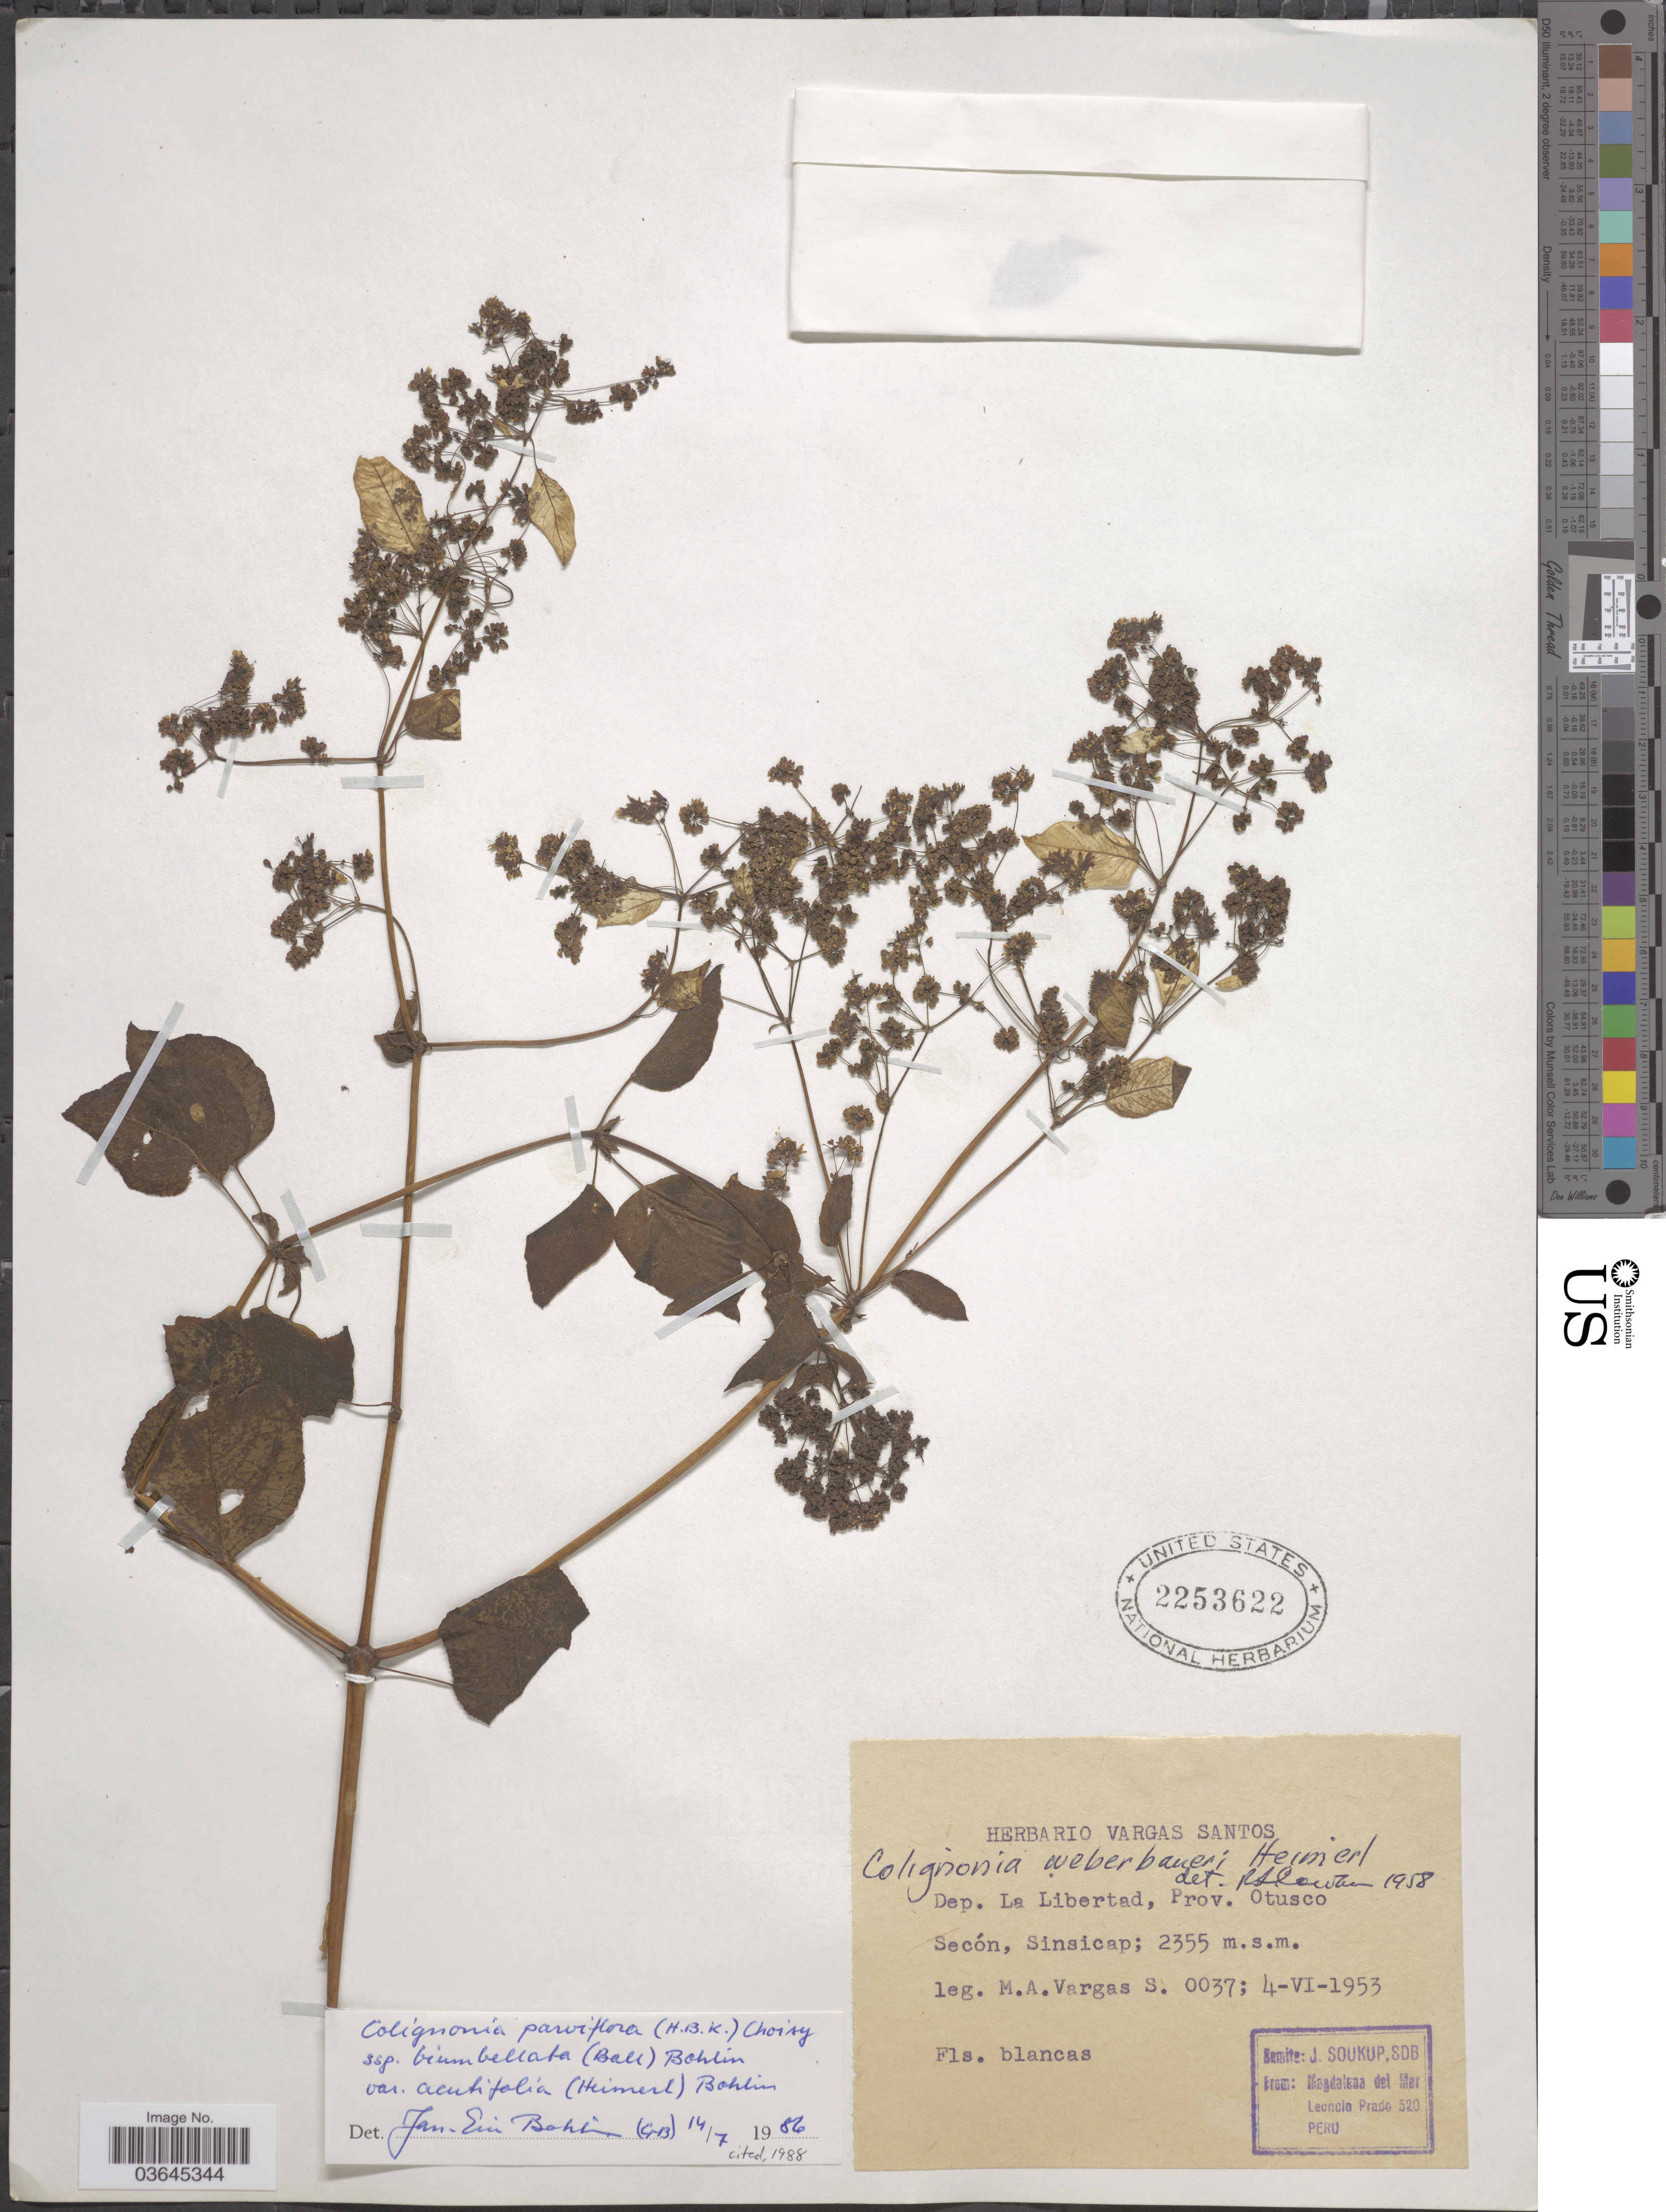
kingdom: Plantae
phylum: Tracheophyta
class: Magnoliopsida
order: Caryophyllales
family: Nyctaginaceae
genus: Colignonia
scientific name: Colignonia parviflora var. acutifolia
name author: (Heimerl) J.E. Bohlin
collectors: M. Vargas S.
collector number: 0037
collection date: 1953-06-04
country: Peru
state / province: La Libertad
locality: Dep. La Libertad, Prov. Otusco Secón, Sinsicap.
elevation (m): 2355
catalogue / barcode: US 2253622